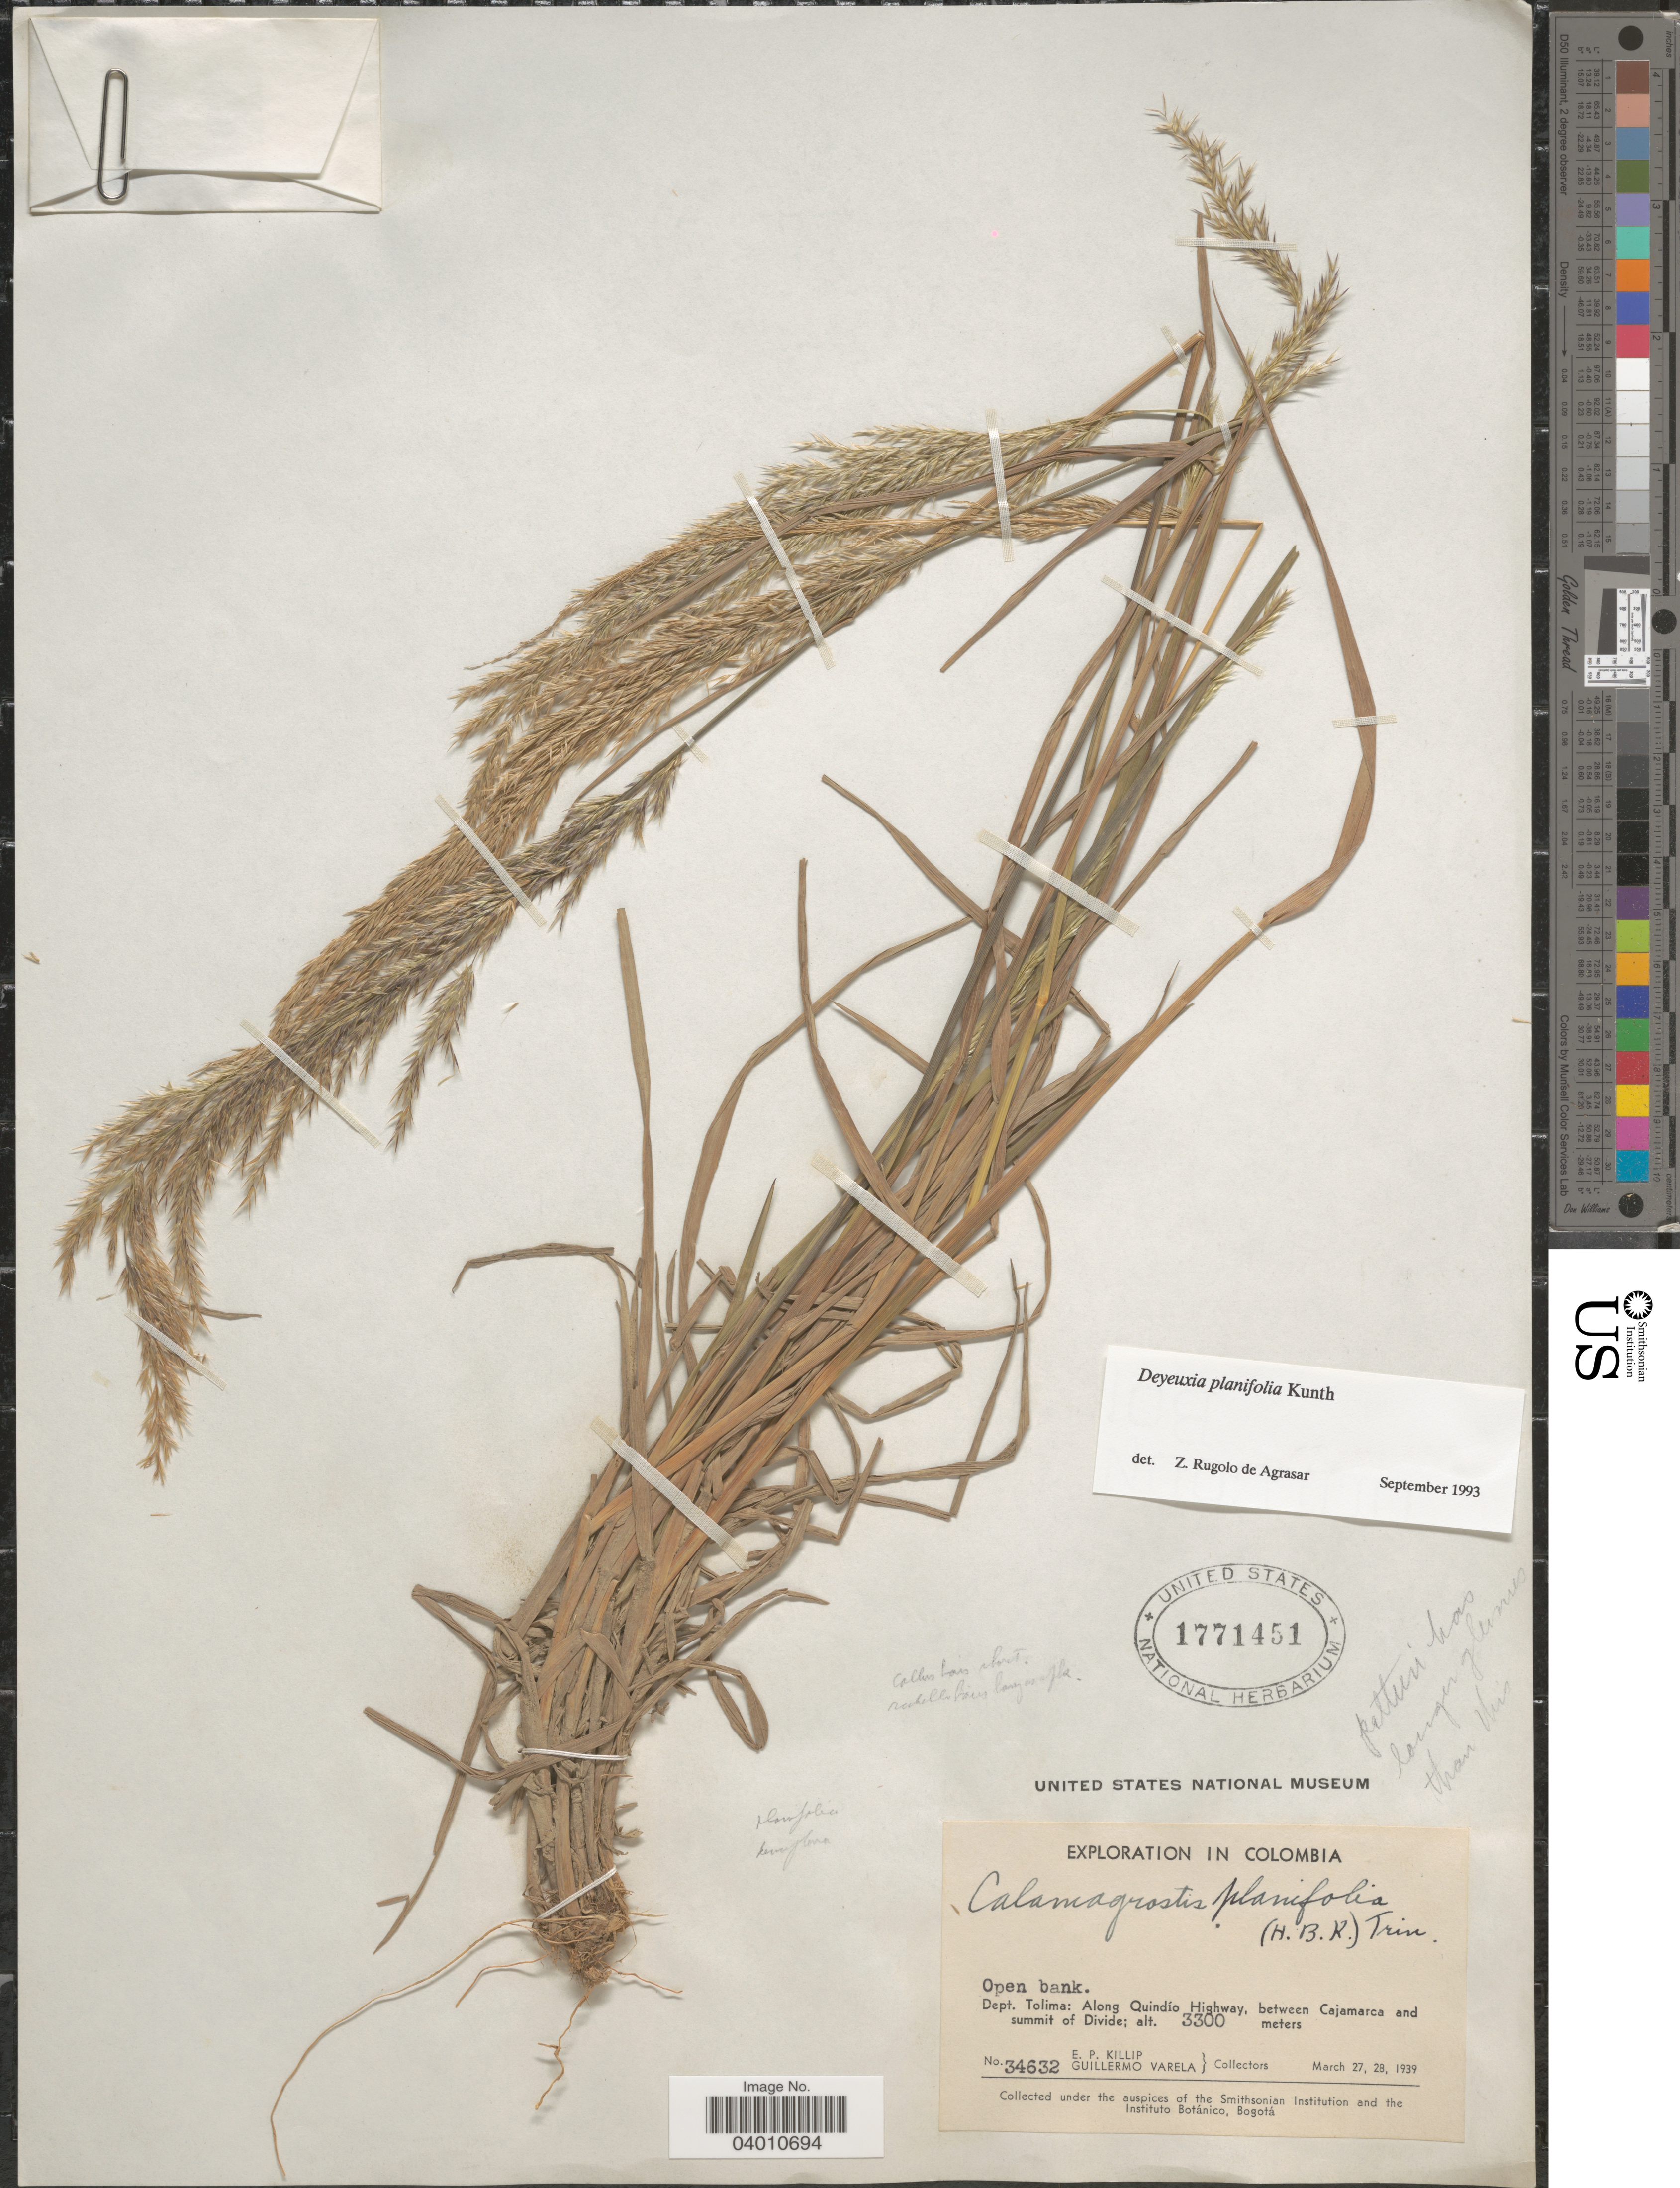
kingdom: Plantae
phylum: Tracheophyta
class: Liliopsida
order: Poales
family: Poaceae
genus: Peyritschia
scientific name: Peyritschia planifolia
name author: (Kunth) P.M. Peterson et al.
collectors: E. P. Killip & G. Varela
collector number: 34632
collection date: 1939-03-27/1939-03-28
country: Colombia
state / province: Tolima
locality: Dept. Tolima: Along Quindío Highway, between Cajamarca and summit of Divide.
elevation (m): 3300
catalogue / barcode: US 1771451